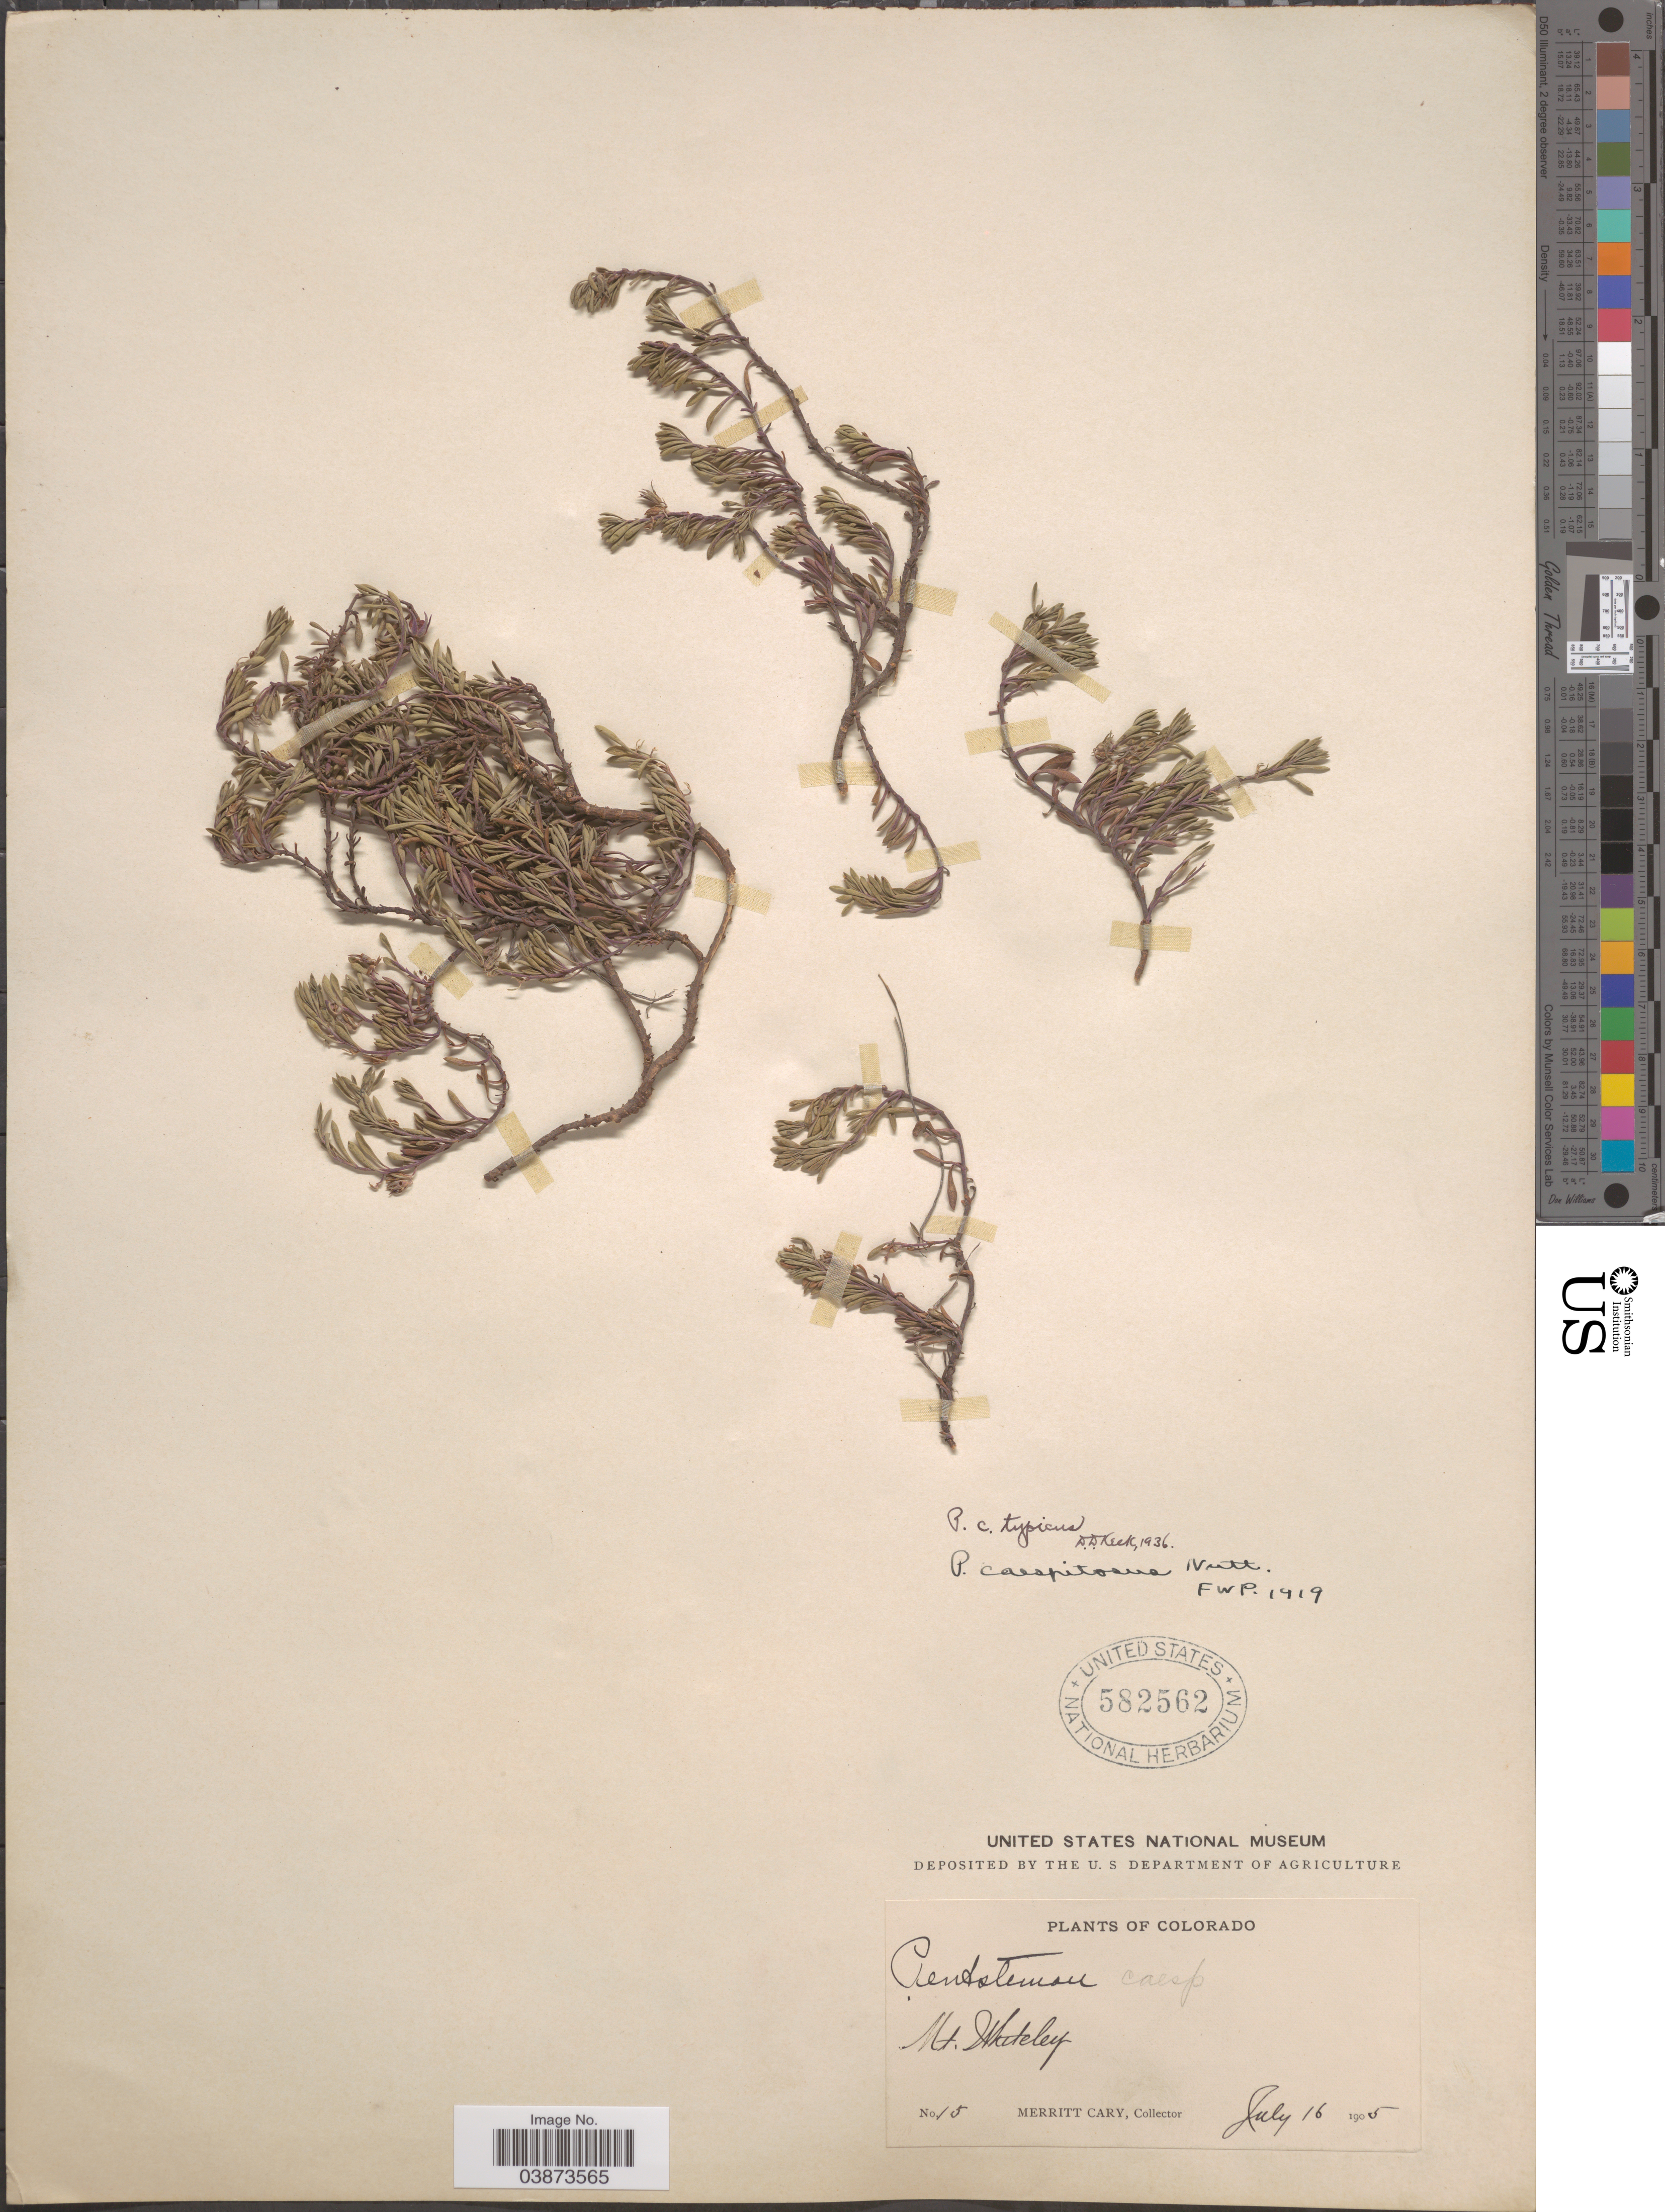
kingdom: Plantae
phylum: Tracheophyta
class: Magnoliopsida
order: Lamiales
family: Plantaginaceae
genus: Penstemon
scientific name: Penstemon caespitosus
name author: Nutt. ex A. Gray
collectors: M. Cary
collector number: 15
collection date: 1905-07-16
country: United States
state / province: Colorado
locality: Mt. Whiteley.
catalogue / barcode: US 582562